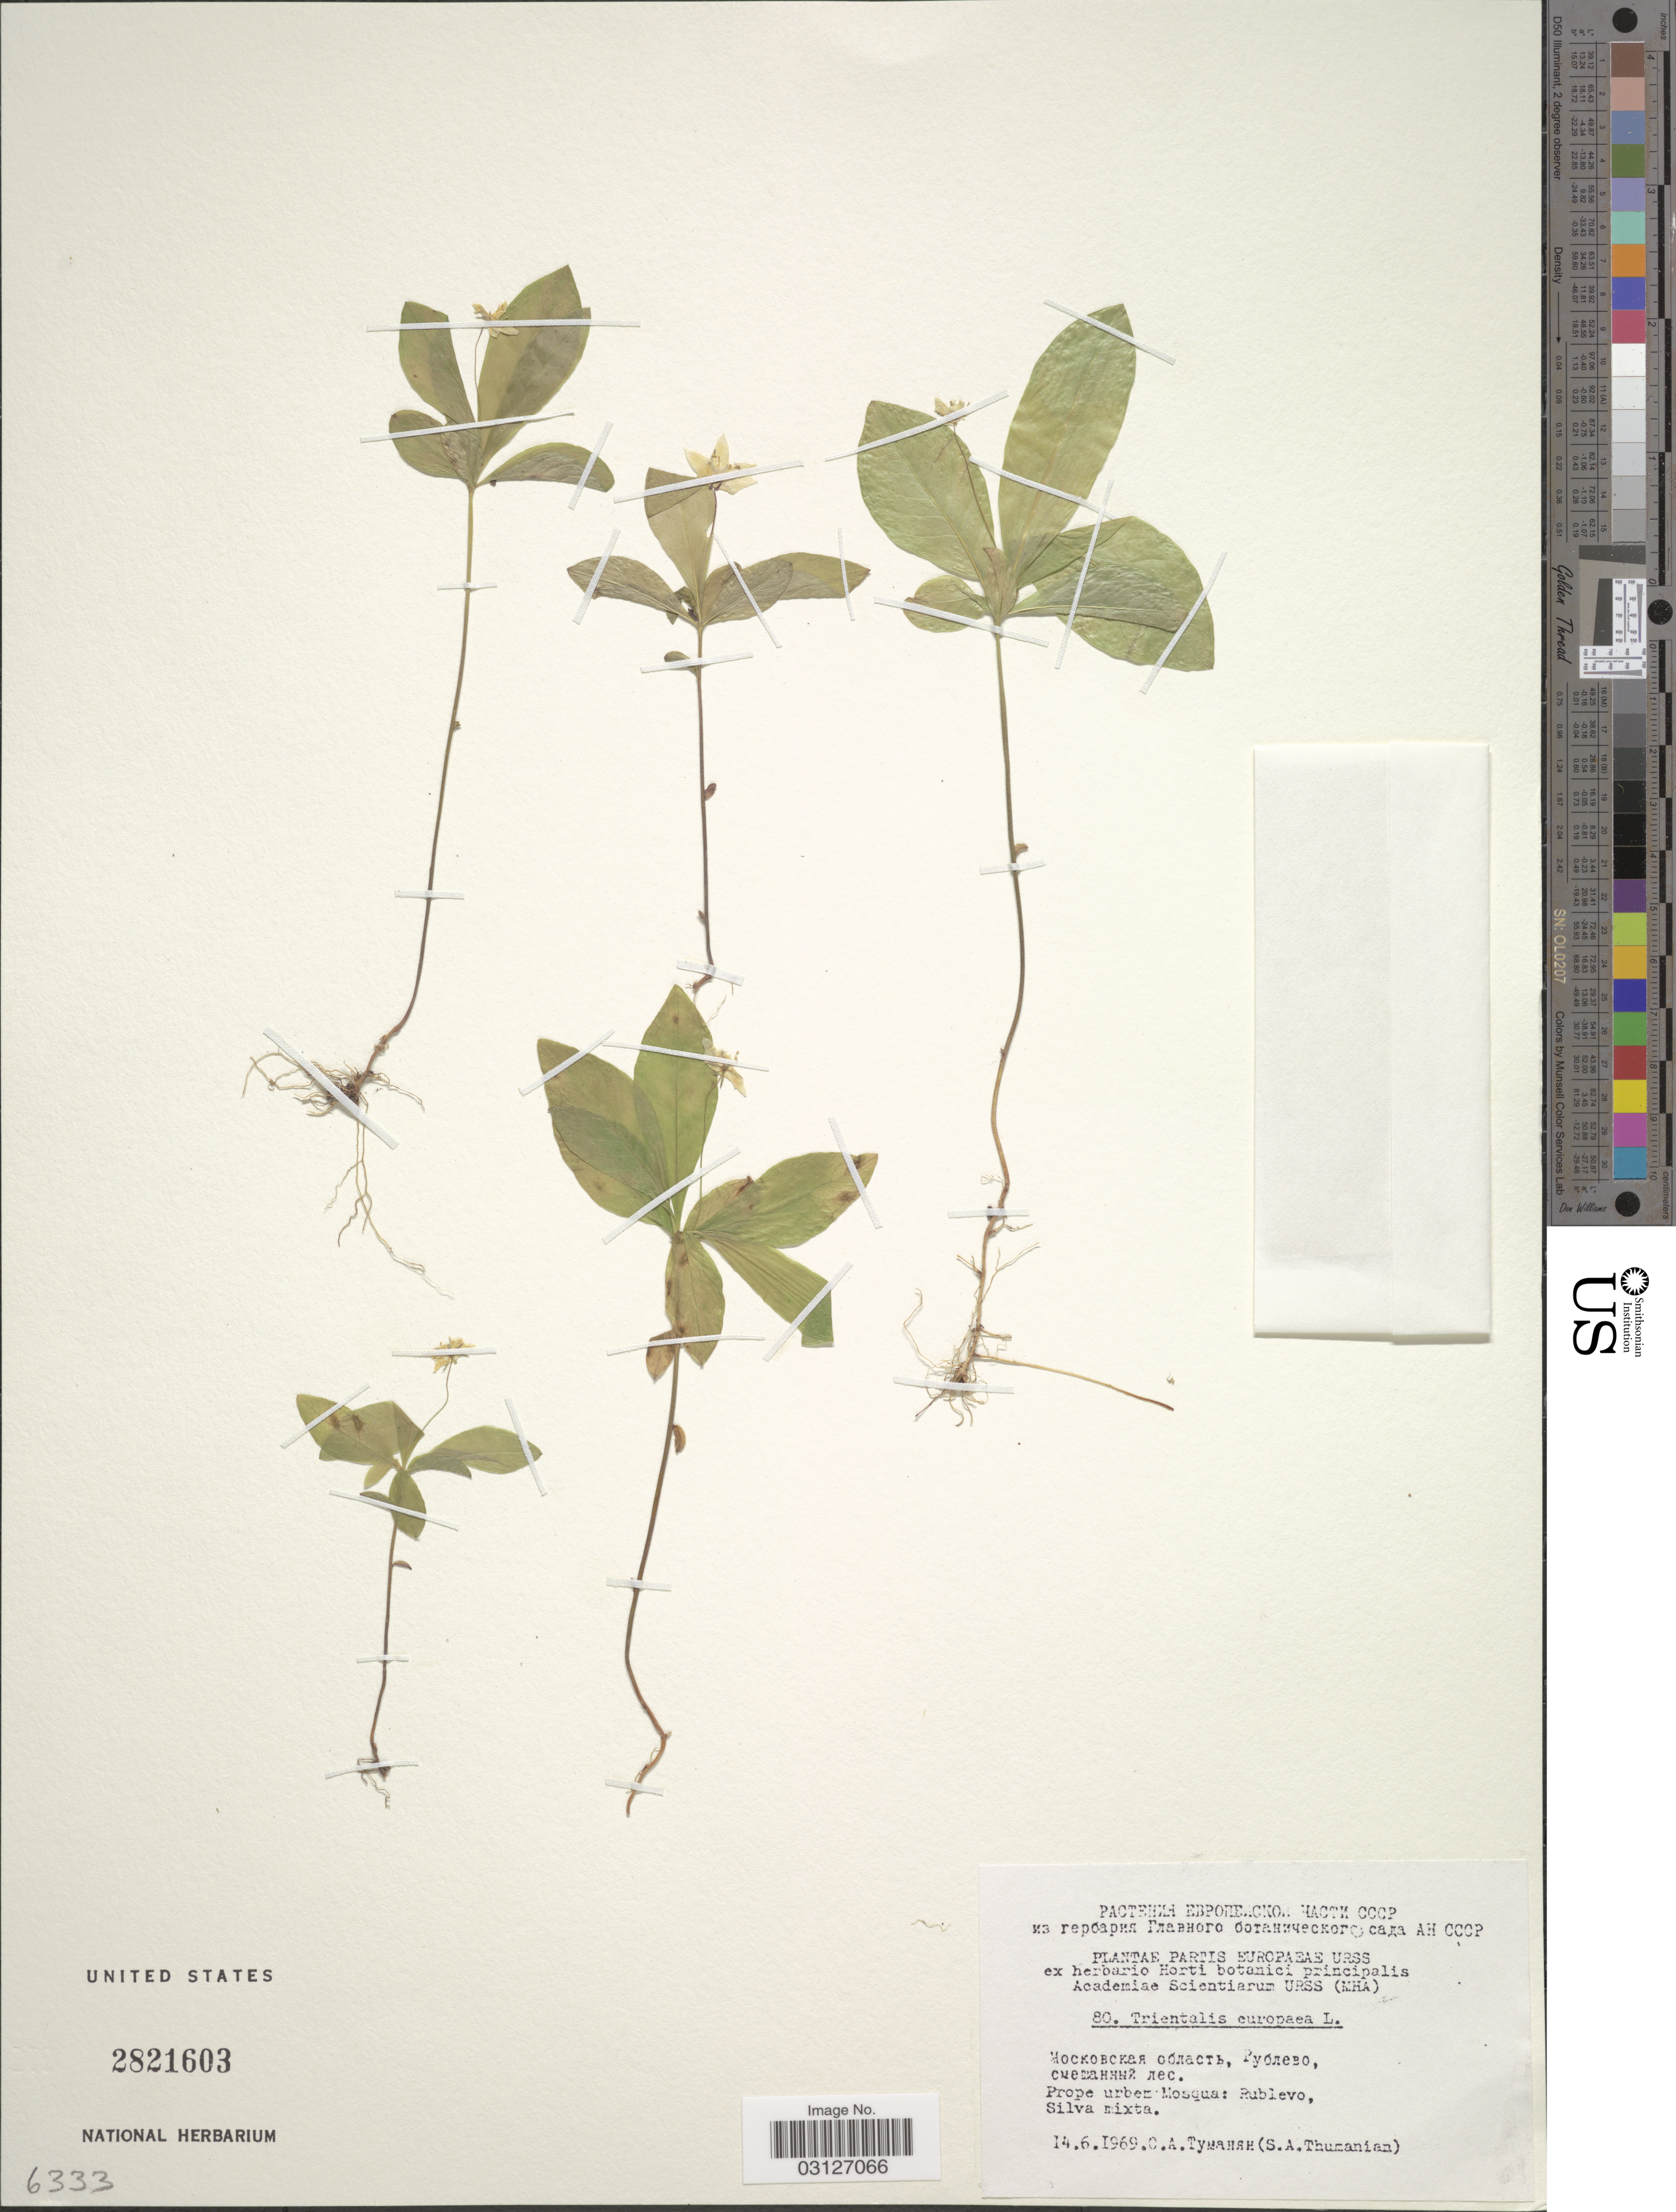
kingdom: Plantae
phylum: Tracheophyta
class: Magnoliopsida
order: Ericales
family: Primulaceae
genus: Trientalis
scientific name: Trientalis europaea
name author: L.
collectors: S. Thumanian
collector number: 80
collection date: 1969-06-14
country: Russian Federation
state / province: Moscow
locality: Europaeae URSS, Prope urbem Mosqua: Rublevo.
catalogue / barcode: US 2821603